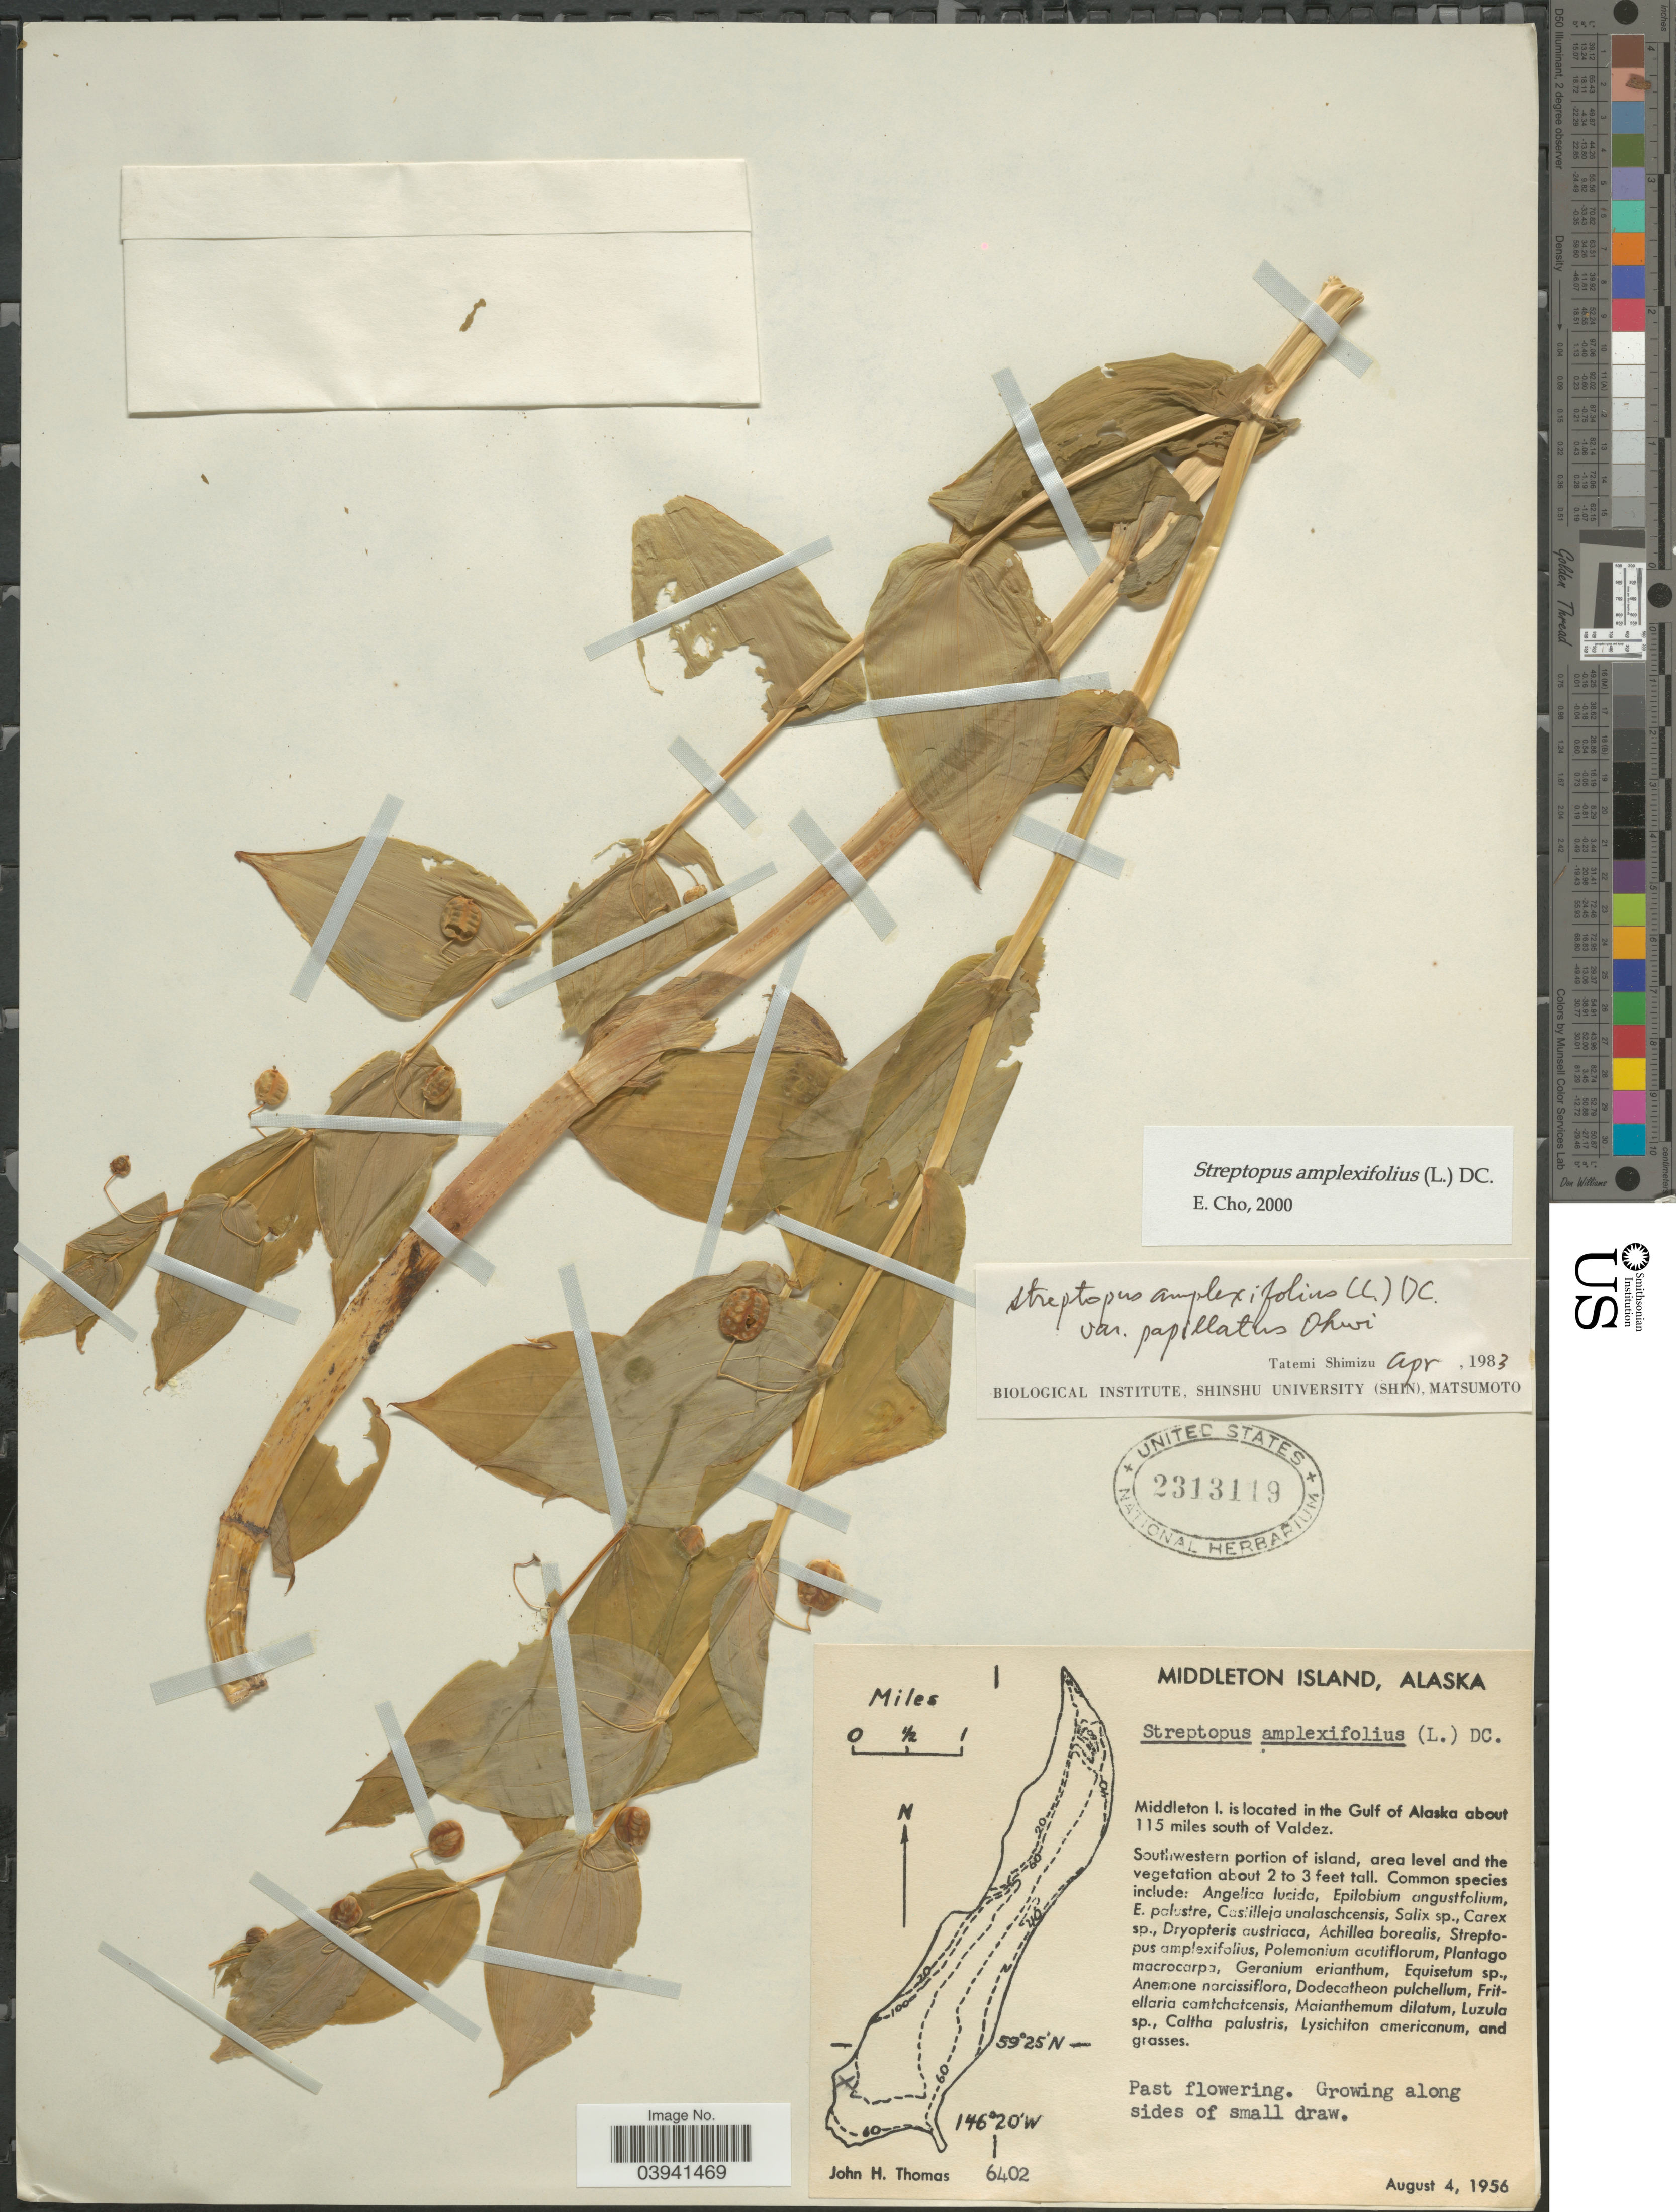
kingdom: Plantae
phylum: Tracheophyta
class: Liliopsida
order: Liliales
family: Liliaceae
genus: Streptopus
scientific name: Streptopus amplexifolius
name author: (L.) DC.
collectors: J. H. Thomas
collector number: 6402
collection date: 1956-08-04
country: United States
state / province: Alaska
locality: Middleton Island. Middleton I. is located in the Gulf of Alaska about 115 miles south of Valdez. Southwestern portion of island.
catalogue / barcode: US 2313119